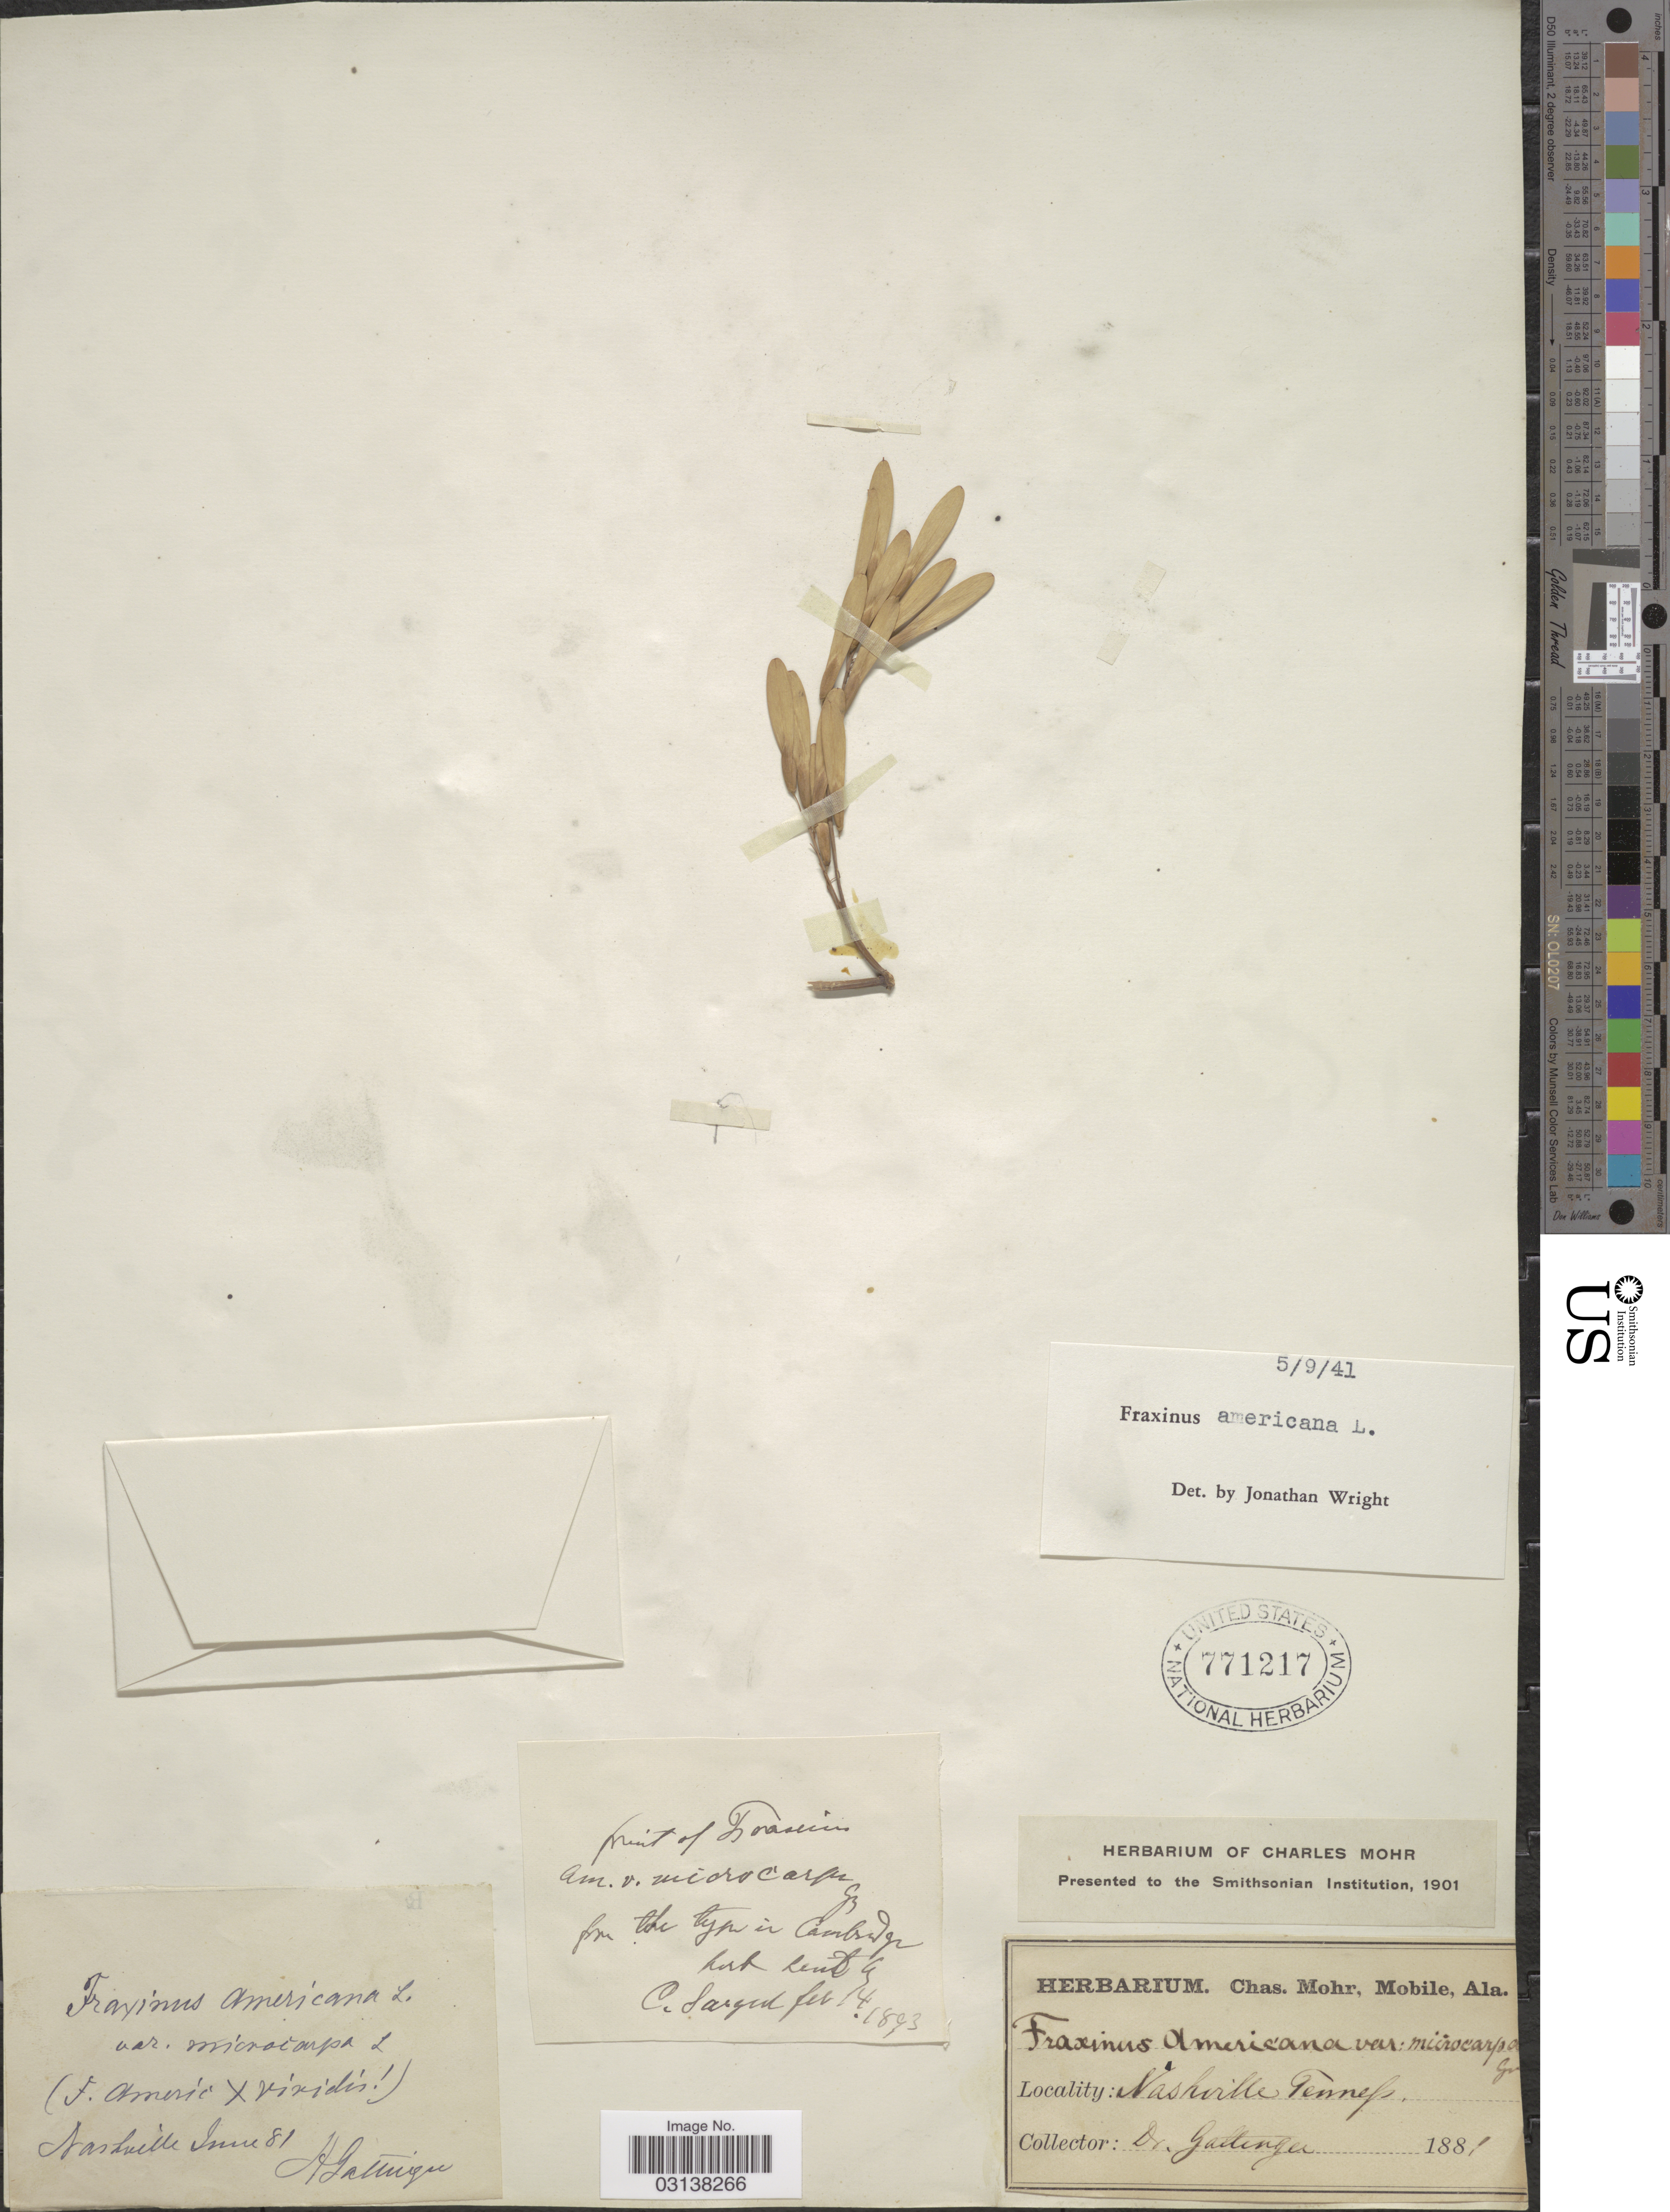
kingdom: Plantae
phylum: Tracheophyta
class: Magnoliopsida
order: Lamiales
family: Oleaceae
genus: Fraxinus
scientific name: Fraxinus americana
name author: L.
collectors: A. Gattinger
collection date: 1881-06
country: United States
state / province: Tennessee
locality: Nashville.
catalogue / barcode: US 771217